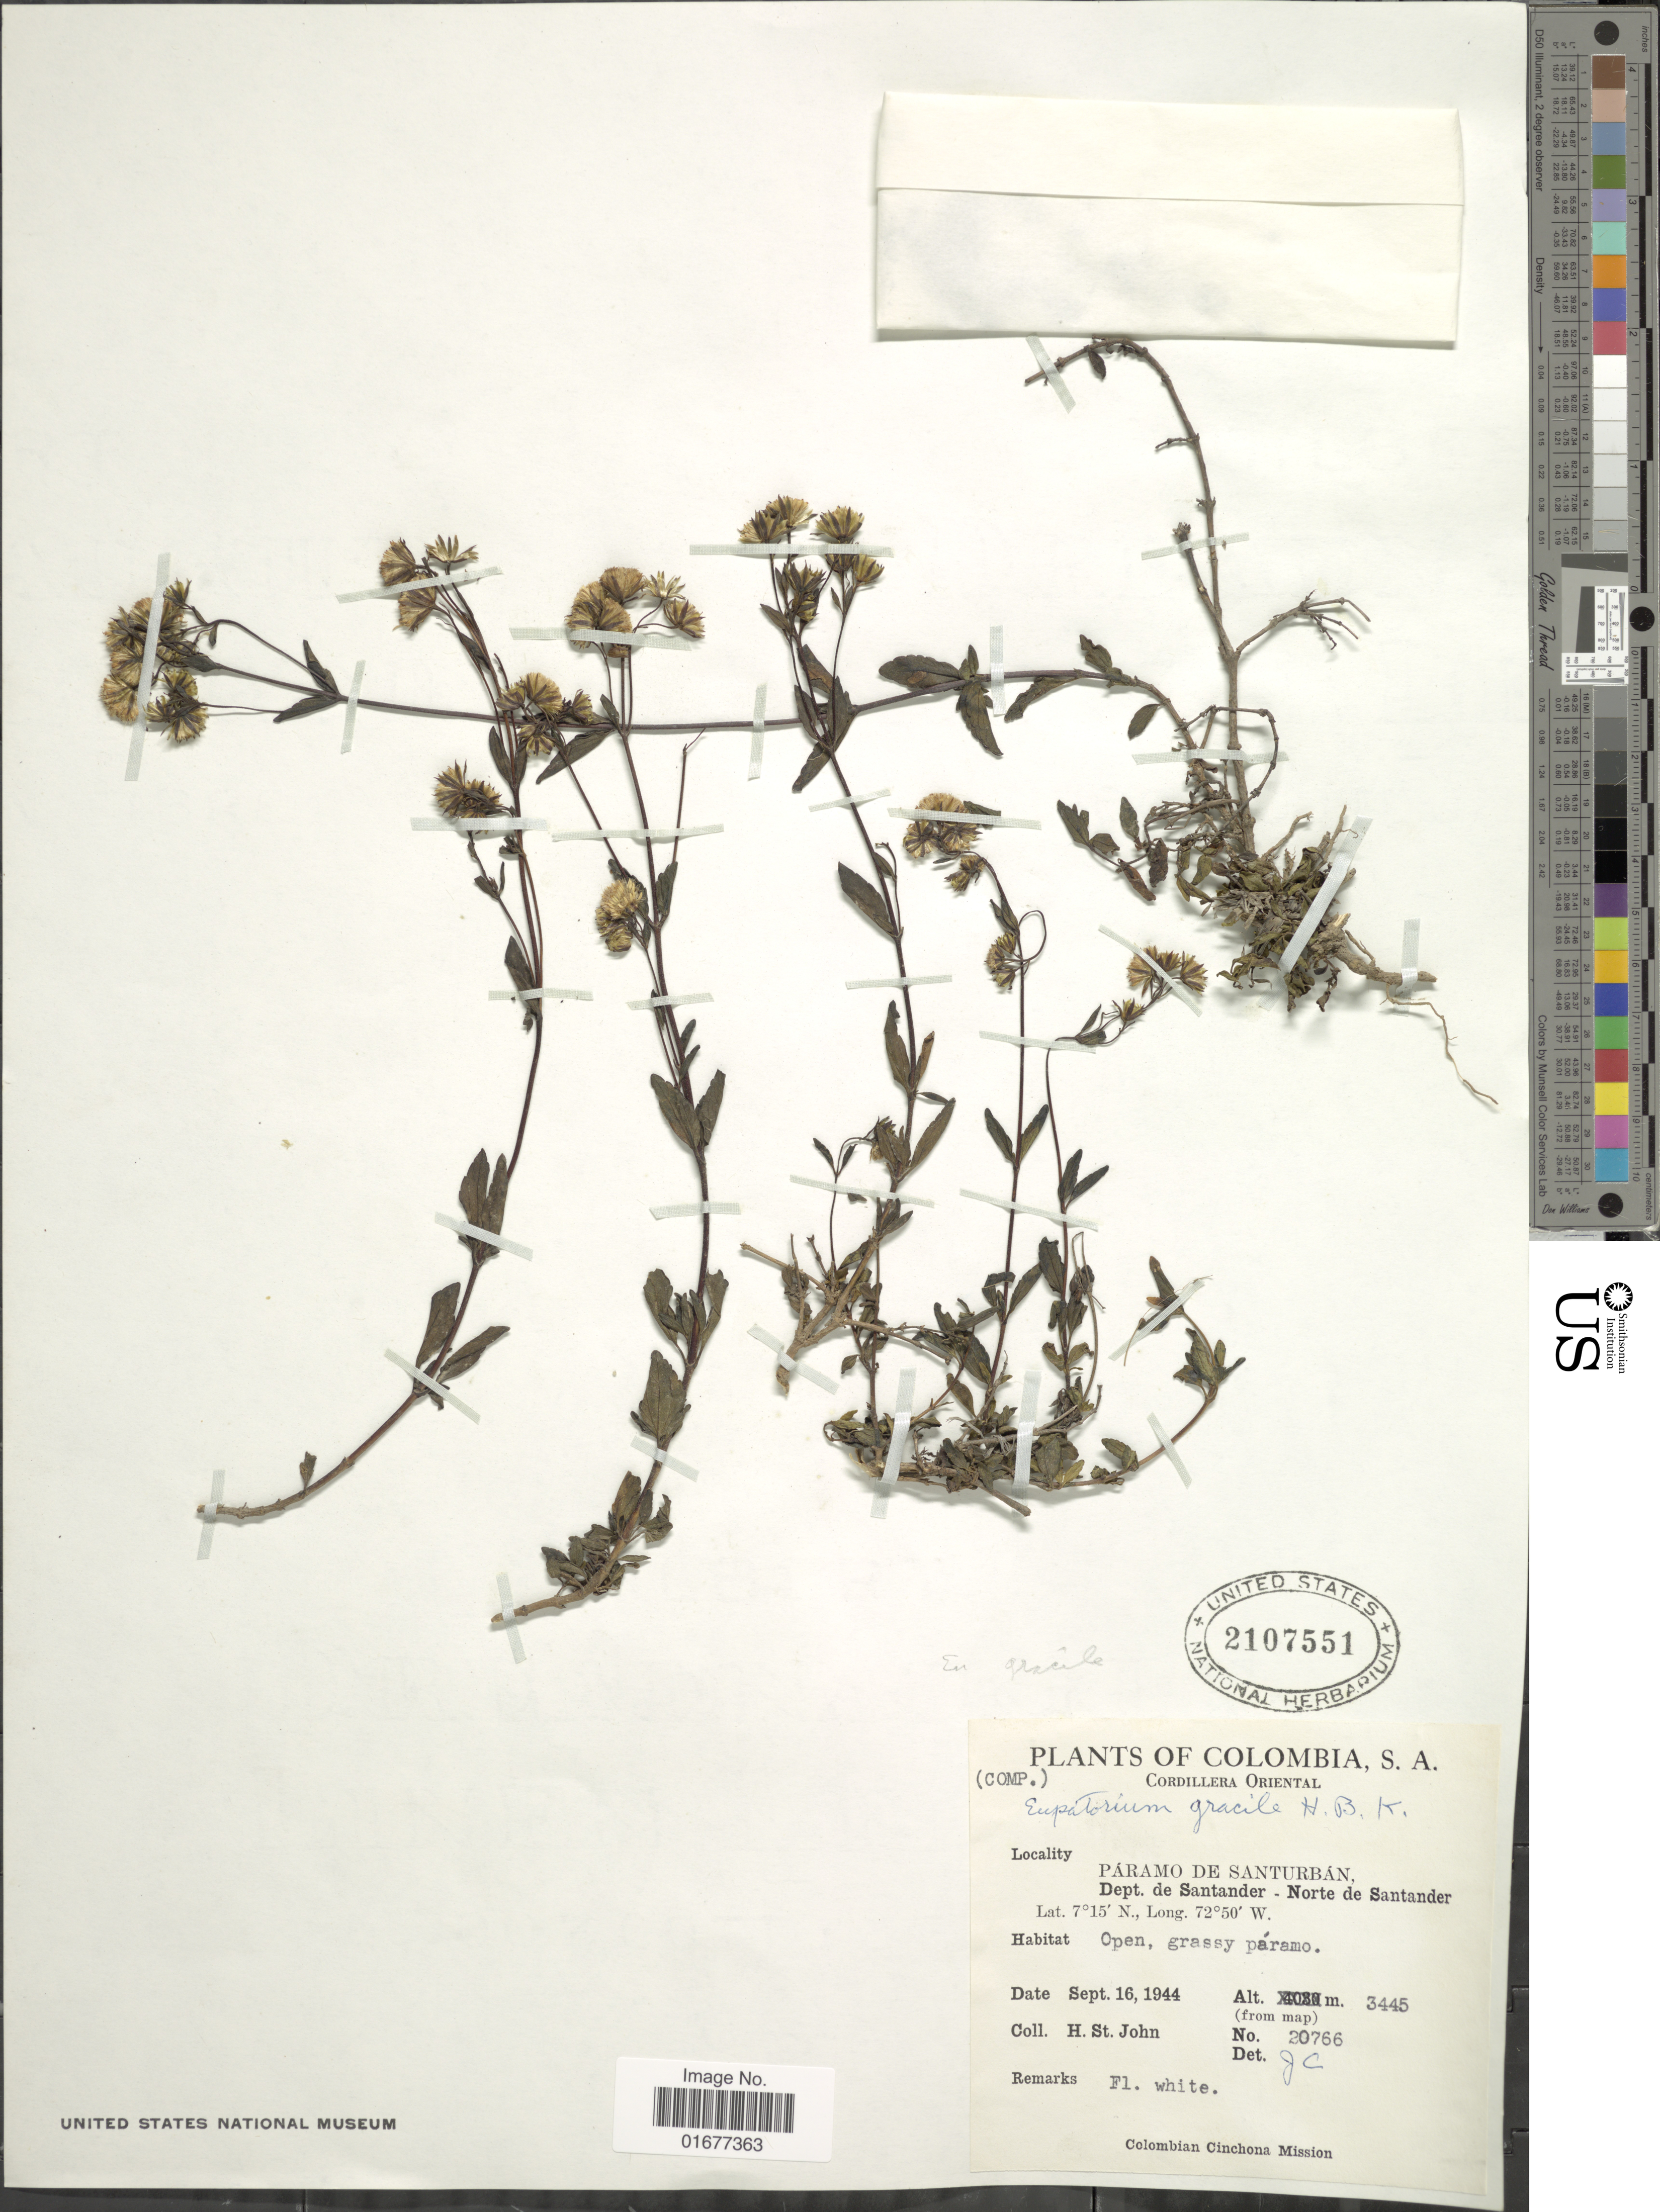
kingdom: Plantae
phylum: Tracheophyta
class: Magnoliopsida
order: Asterales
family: Asteraceae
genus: Ageratina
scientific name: Ageratina gracilis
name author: (Kunth) R.M. King & H. Rob.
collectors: H. St. John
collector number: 20766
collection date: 1944-09-16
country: Colombia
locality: Paramo de Santurban, Dept. de Santander - Norte de Santander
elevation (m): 3445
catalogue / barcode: US 2107551